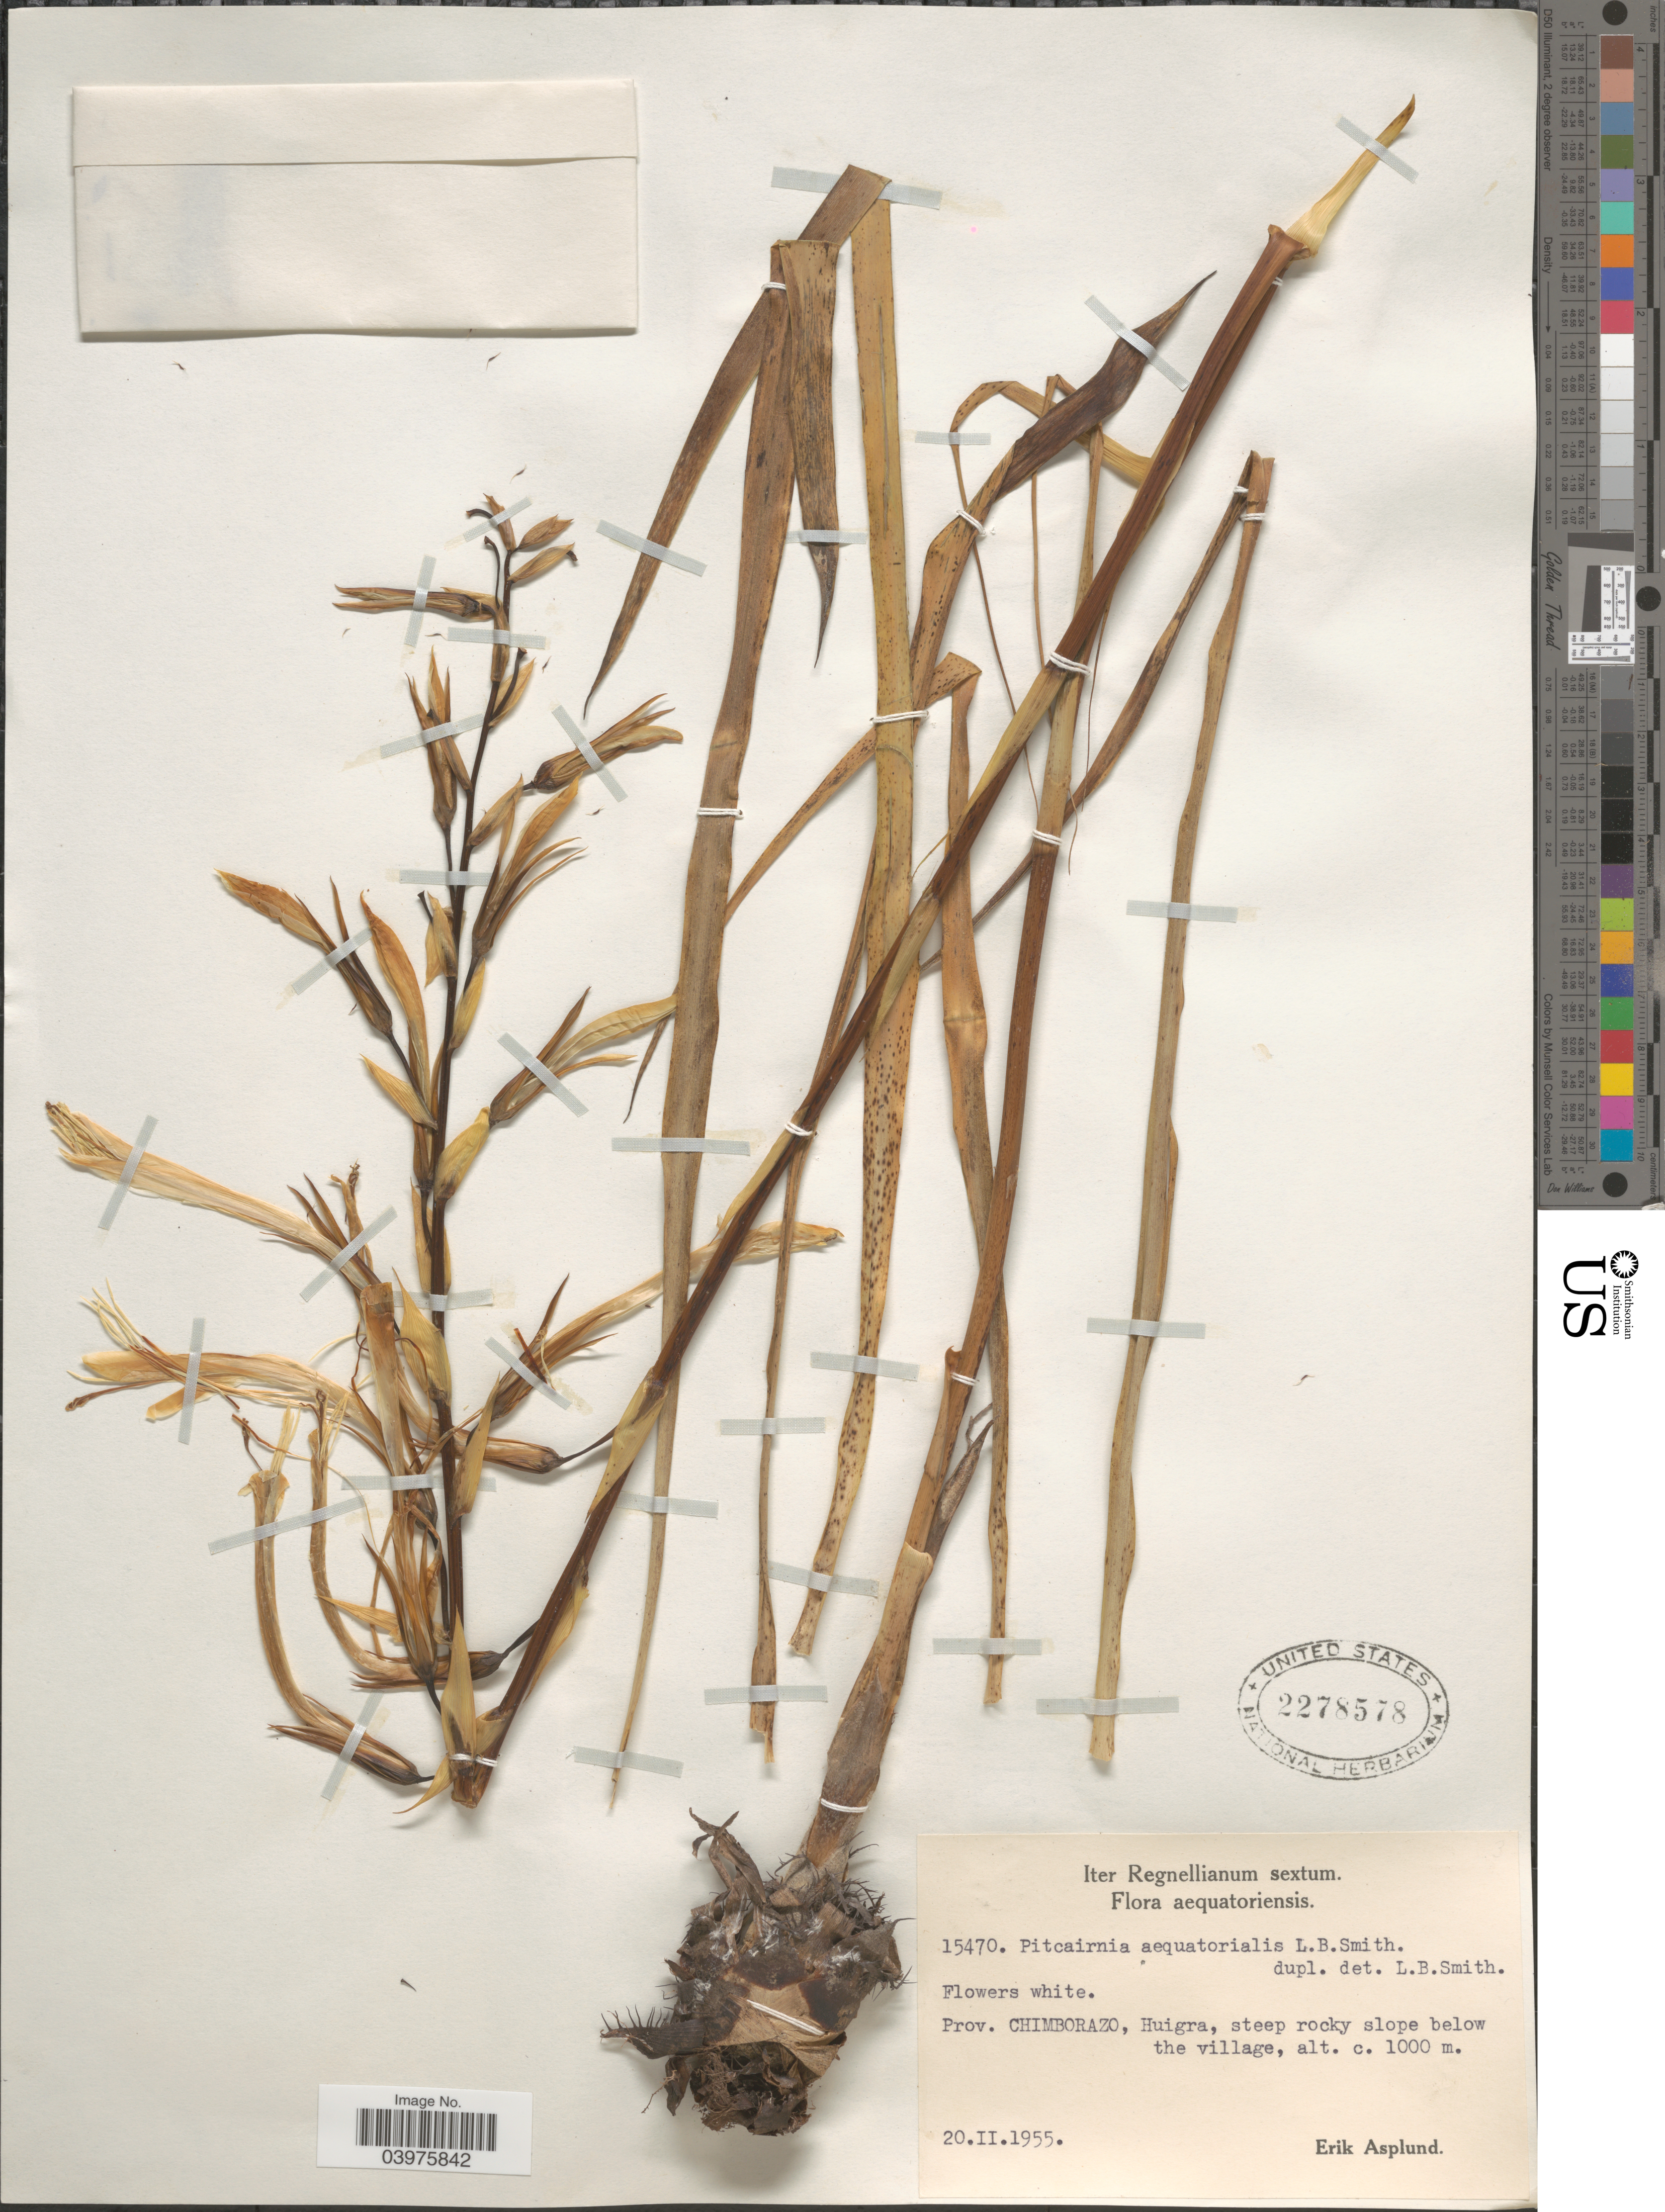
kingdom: Plantae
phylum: Tracheophyta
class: Liliopsida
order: Poales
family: Bromeliaceae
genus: Pitcairnia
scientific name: Pitcairnia aequatorialis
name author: L.B. Sm.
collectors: E. Asplund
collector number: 15470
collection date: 1955-02-20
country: Ecuador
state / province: Chimborazo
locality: Huigra, steep rocky slope below the village.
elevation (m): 1000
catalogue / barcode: US 2278578